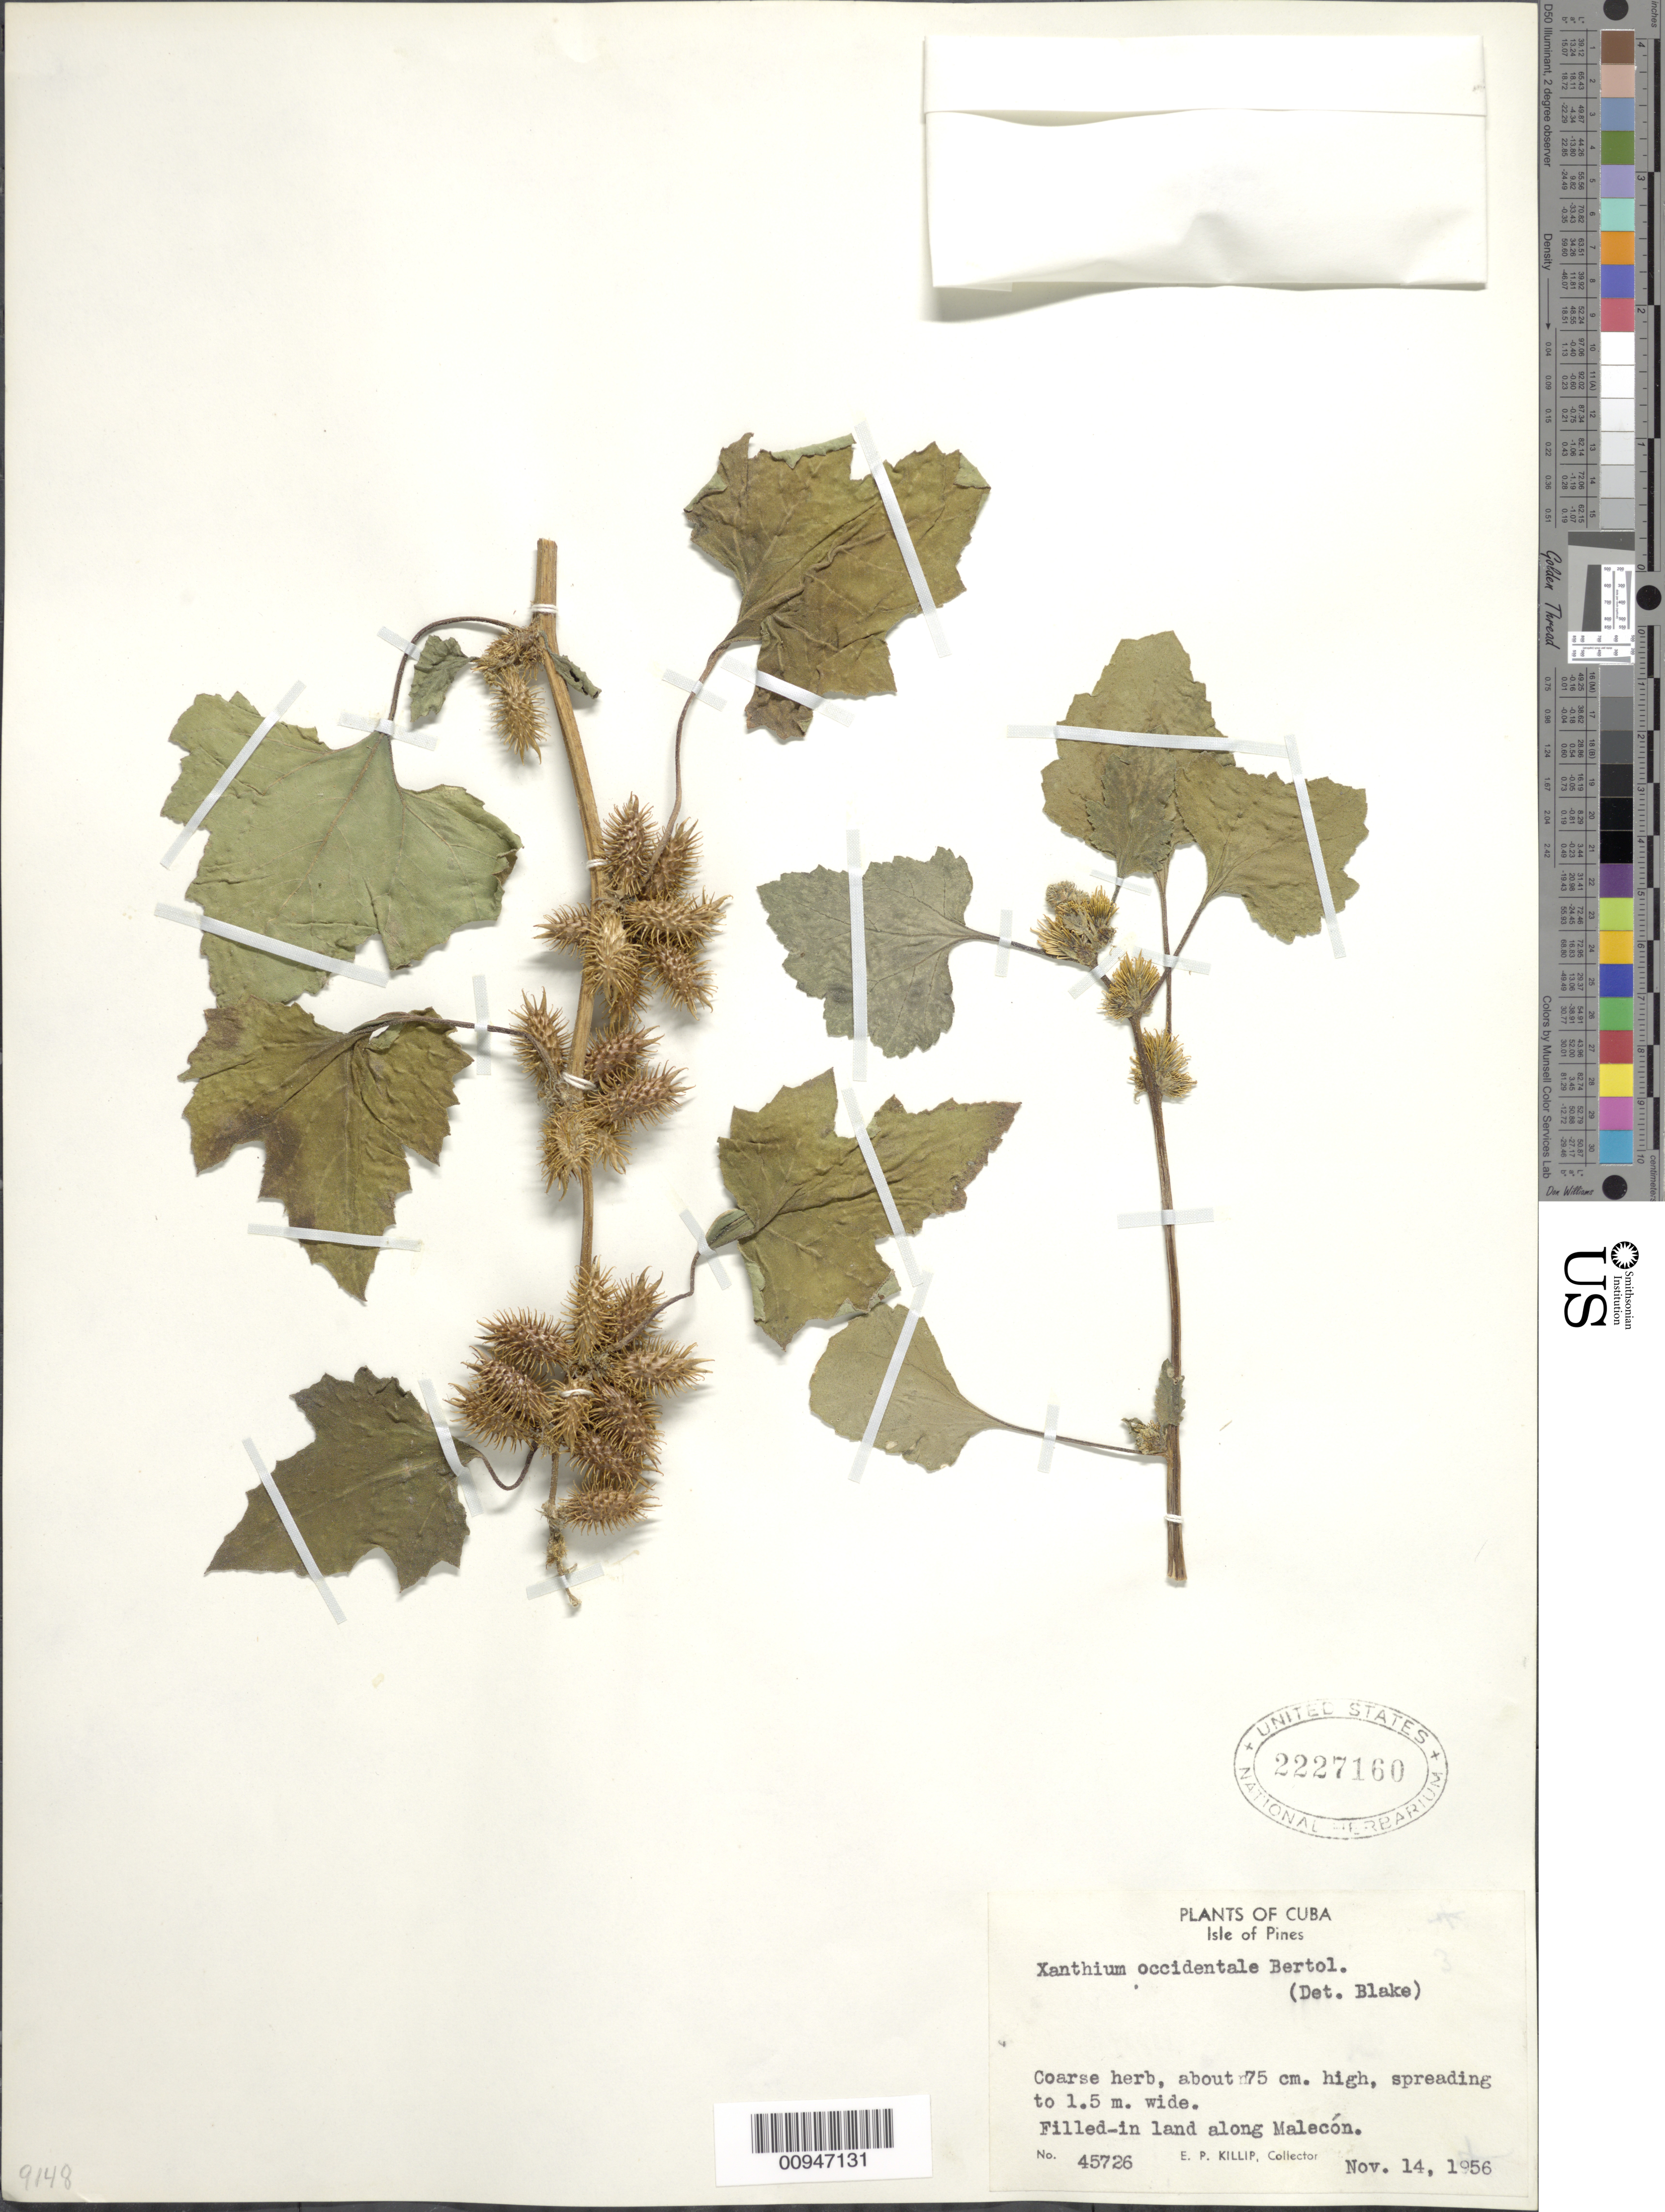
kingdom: Plantae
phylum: Tracheophyta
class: Magnoliopsida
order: Asterales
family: Asteraceae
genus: Xanthium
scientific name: Xanthium strumarium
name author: L.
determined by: Blake, --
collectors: E. P. Killip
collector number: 45726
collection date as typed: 14 Nov 1956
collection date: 1956-11-14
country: Cuba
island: Isla de la Juventud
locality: along Malecon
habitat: Filled-in land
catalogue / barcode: US 2227160